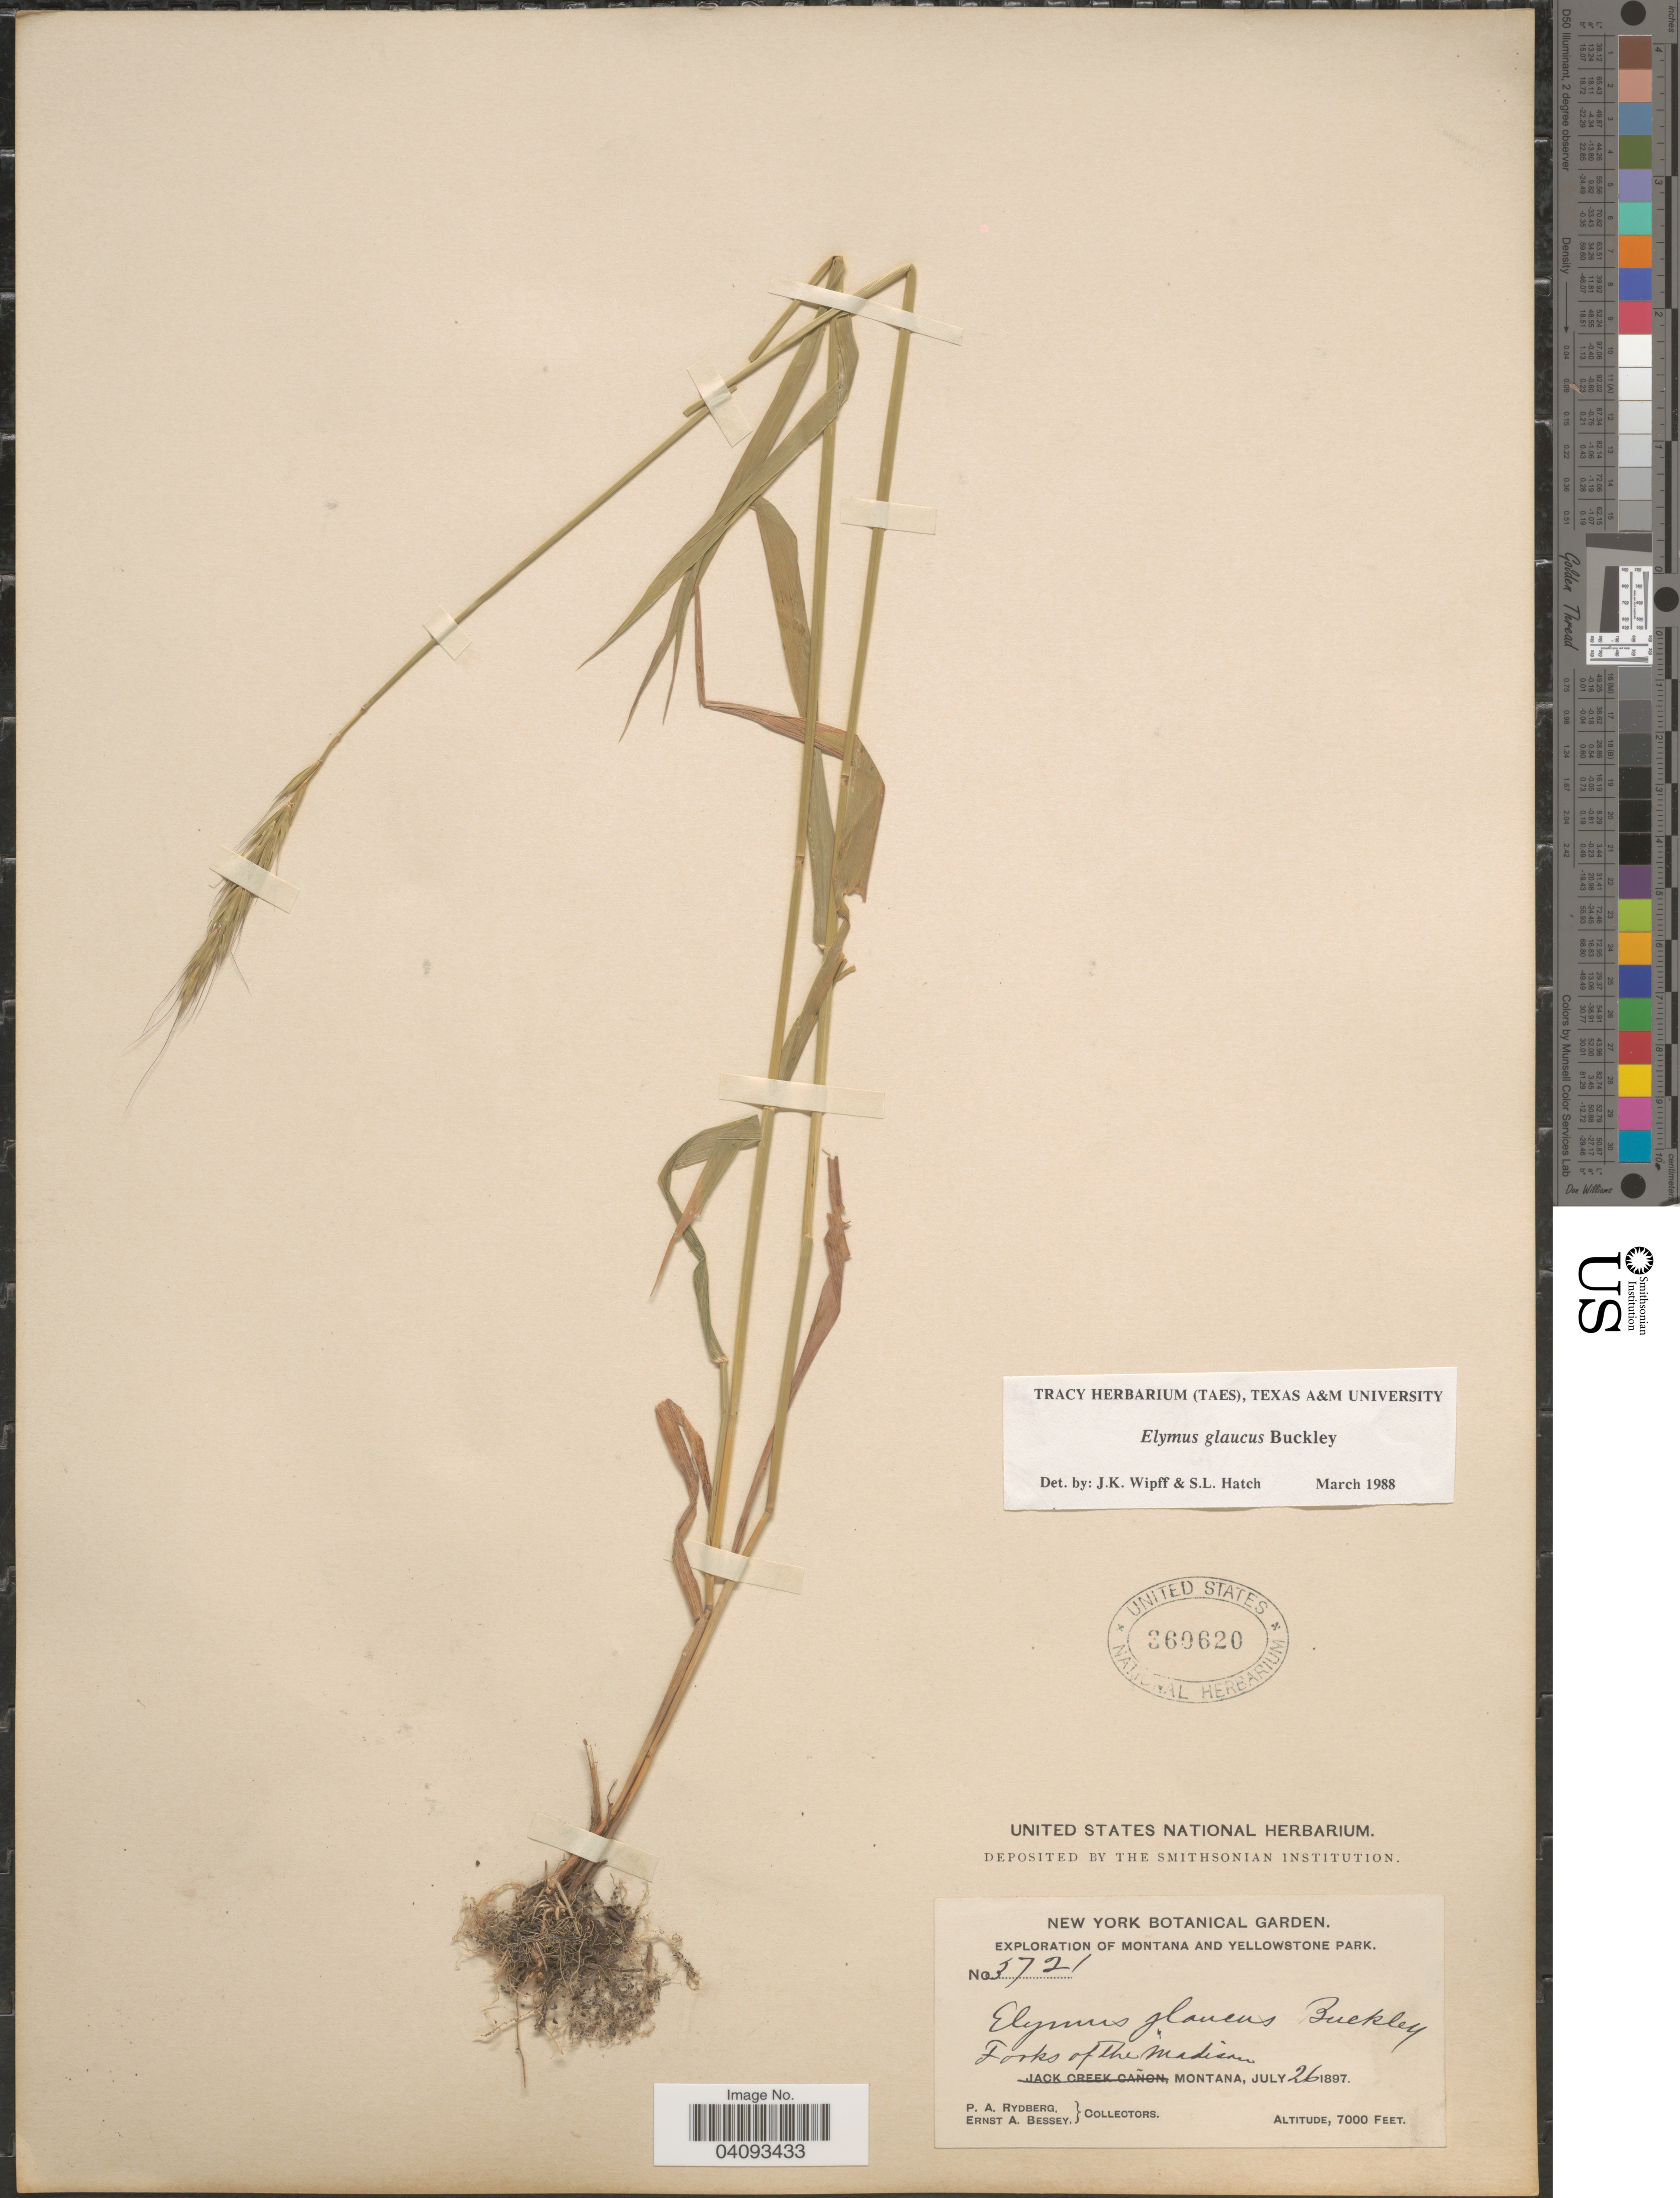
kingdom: Plantae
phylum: Tracheophyta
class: Liliopsida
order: Poales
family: Poaceae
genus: Elymus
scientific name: Elymus glaucus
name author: Buckley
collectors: P. A. Rydberg & E. A. Bessey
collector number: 3721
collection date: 1897-07-26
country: United States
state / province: Montana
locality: Exploration Of Montana And Yellowstone Park. Forks of the Madison.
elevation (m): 2134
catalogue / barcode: US 360620